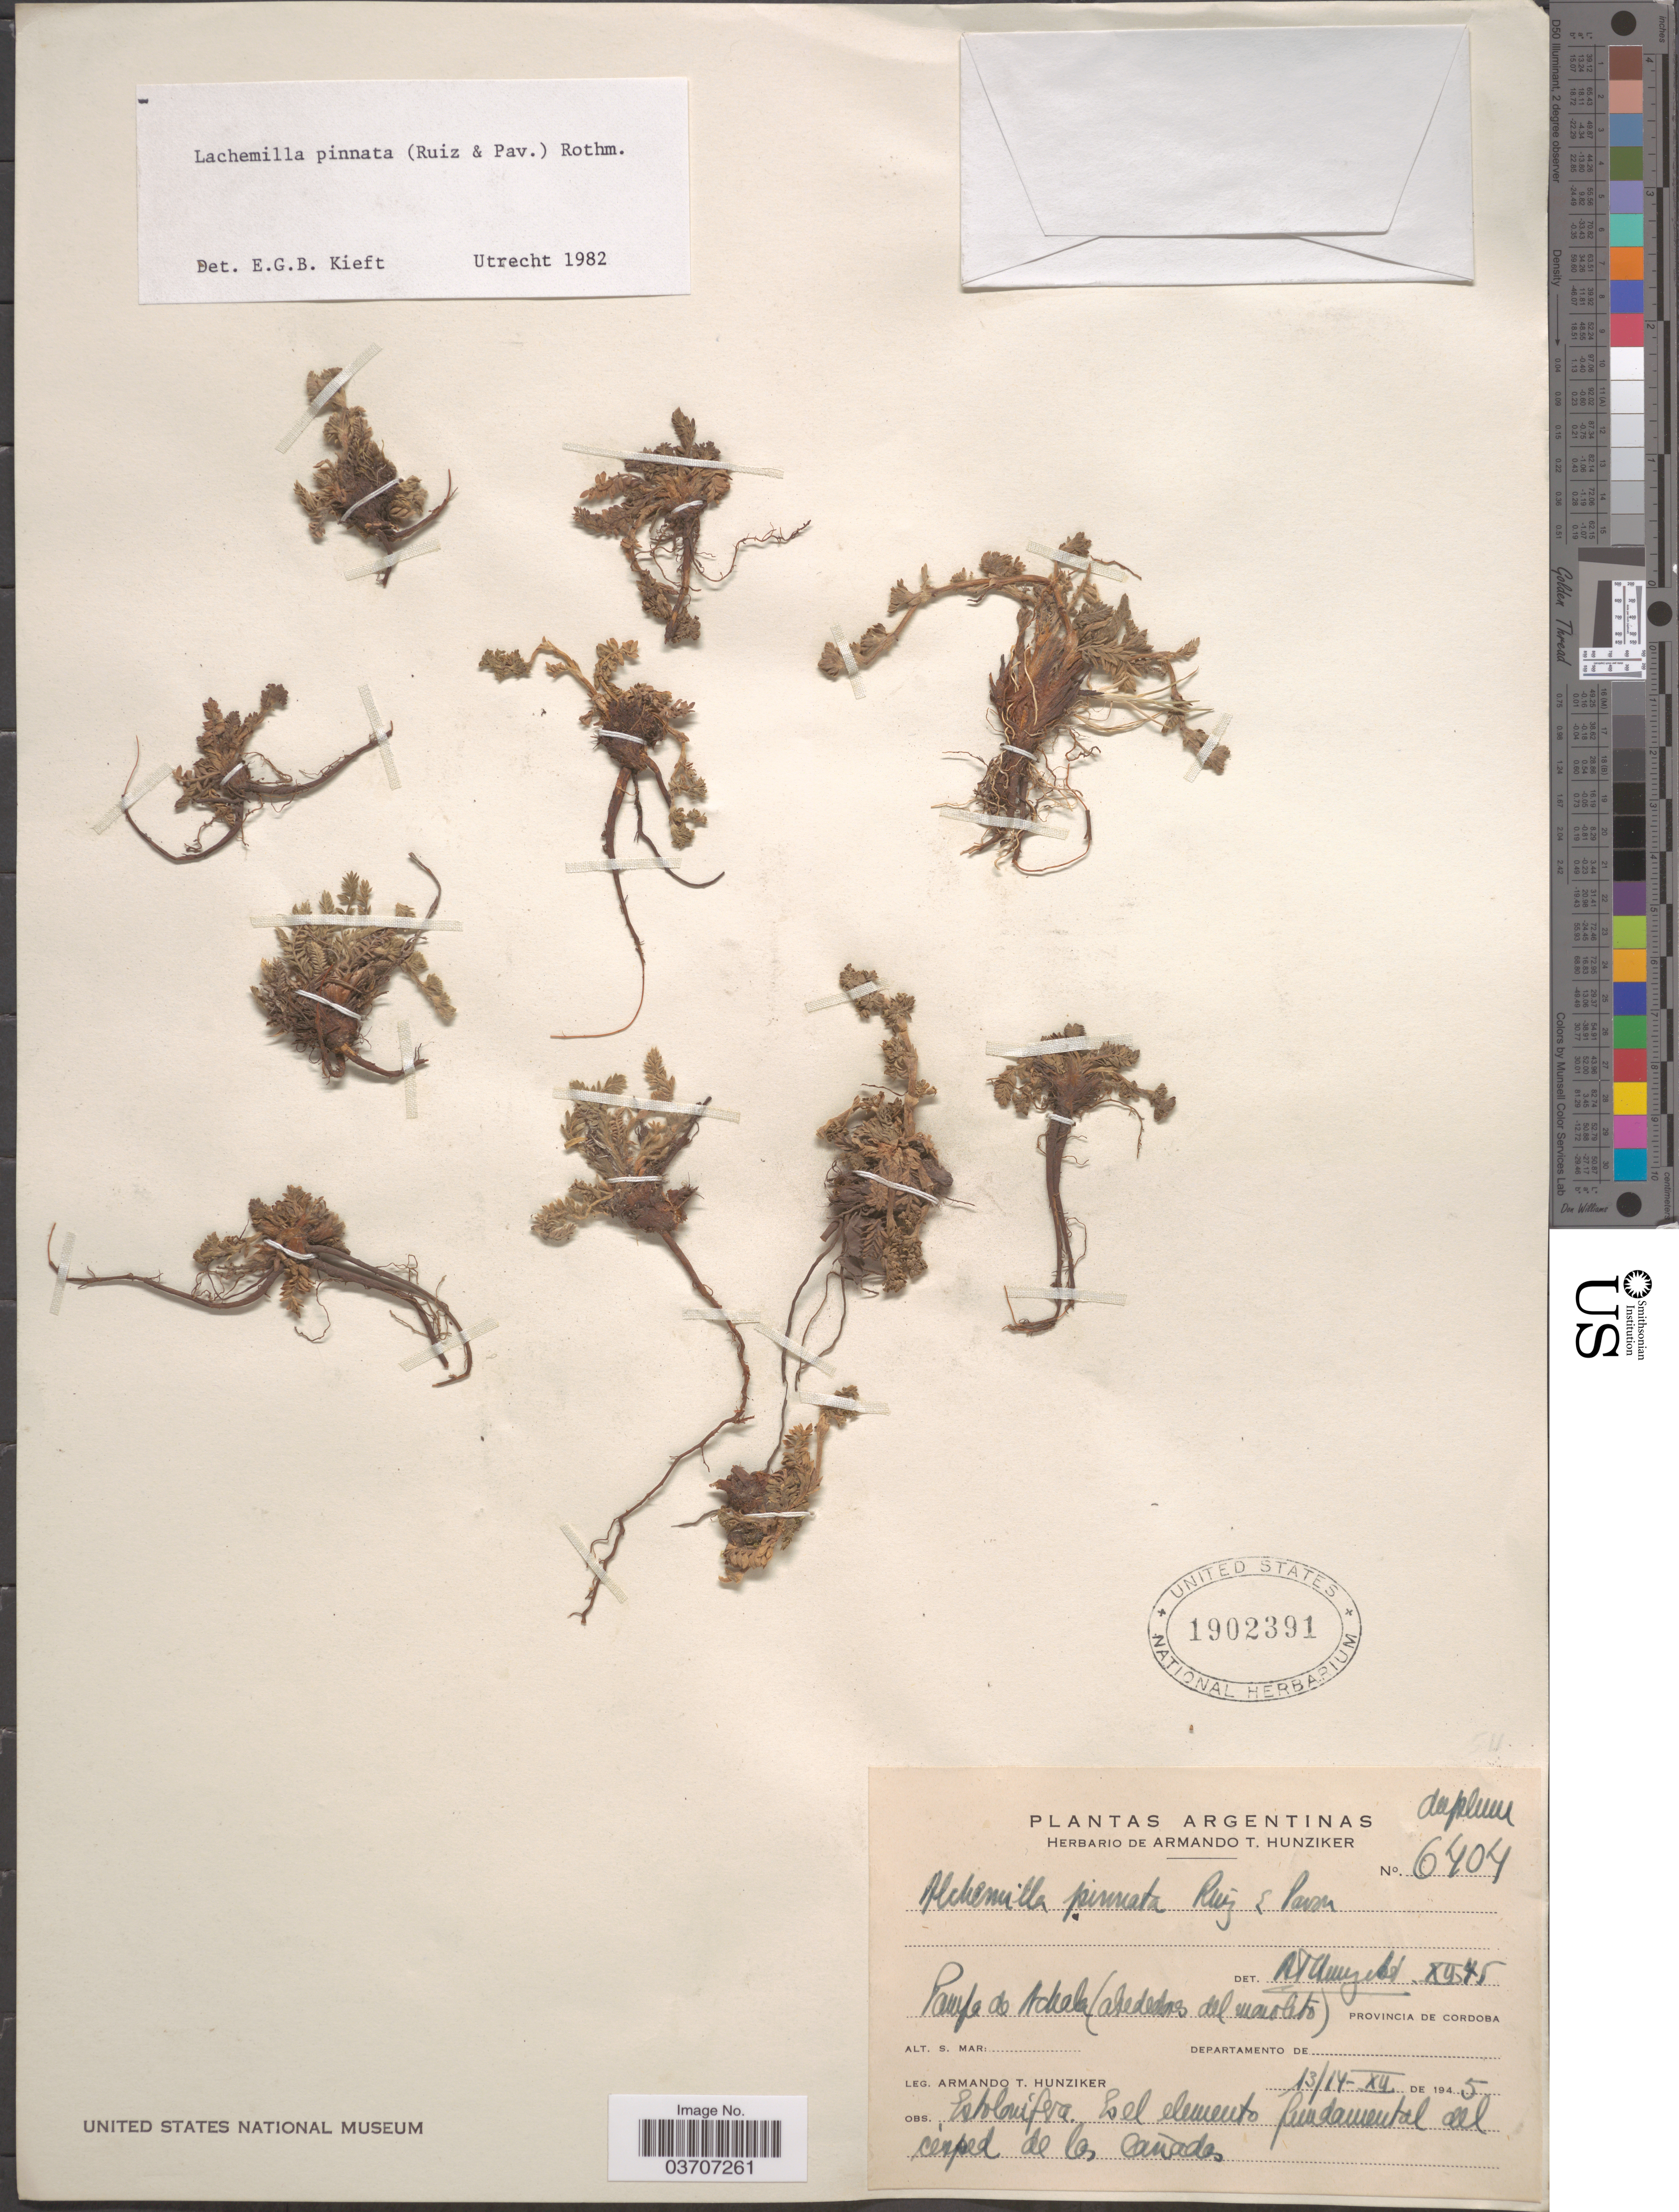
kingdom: Plantae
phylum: Tracheophyta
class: Magnoliopsida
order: Rosales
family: Rosaceae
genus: Lachemilla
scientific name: Lachemilla pinnata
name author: (Ruiz & Pav.) Rothm.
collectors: A. T. Hunziker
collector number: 6404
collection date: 1945-12-13/1945-12-14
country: Argentina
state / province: Cordoba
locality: Pampa de Achala (alrededores del manolito).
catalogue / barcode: US 1902391